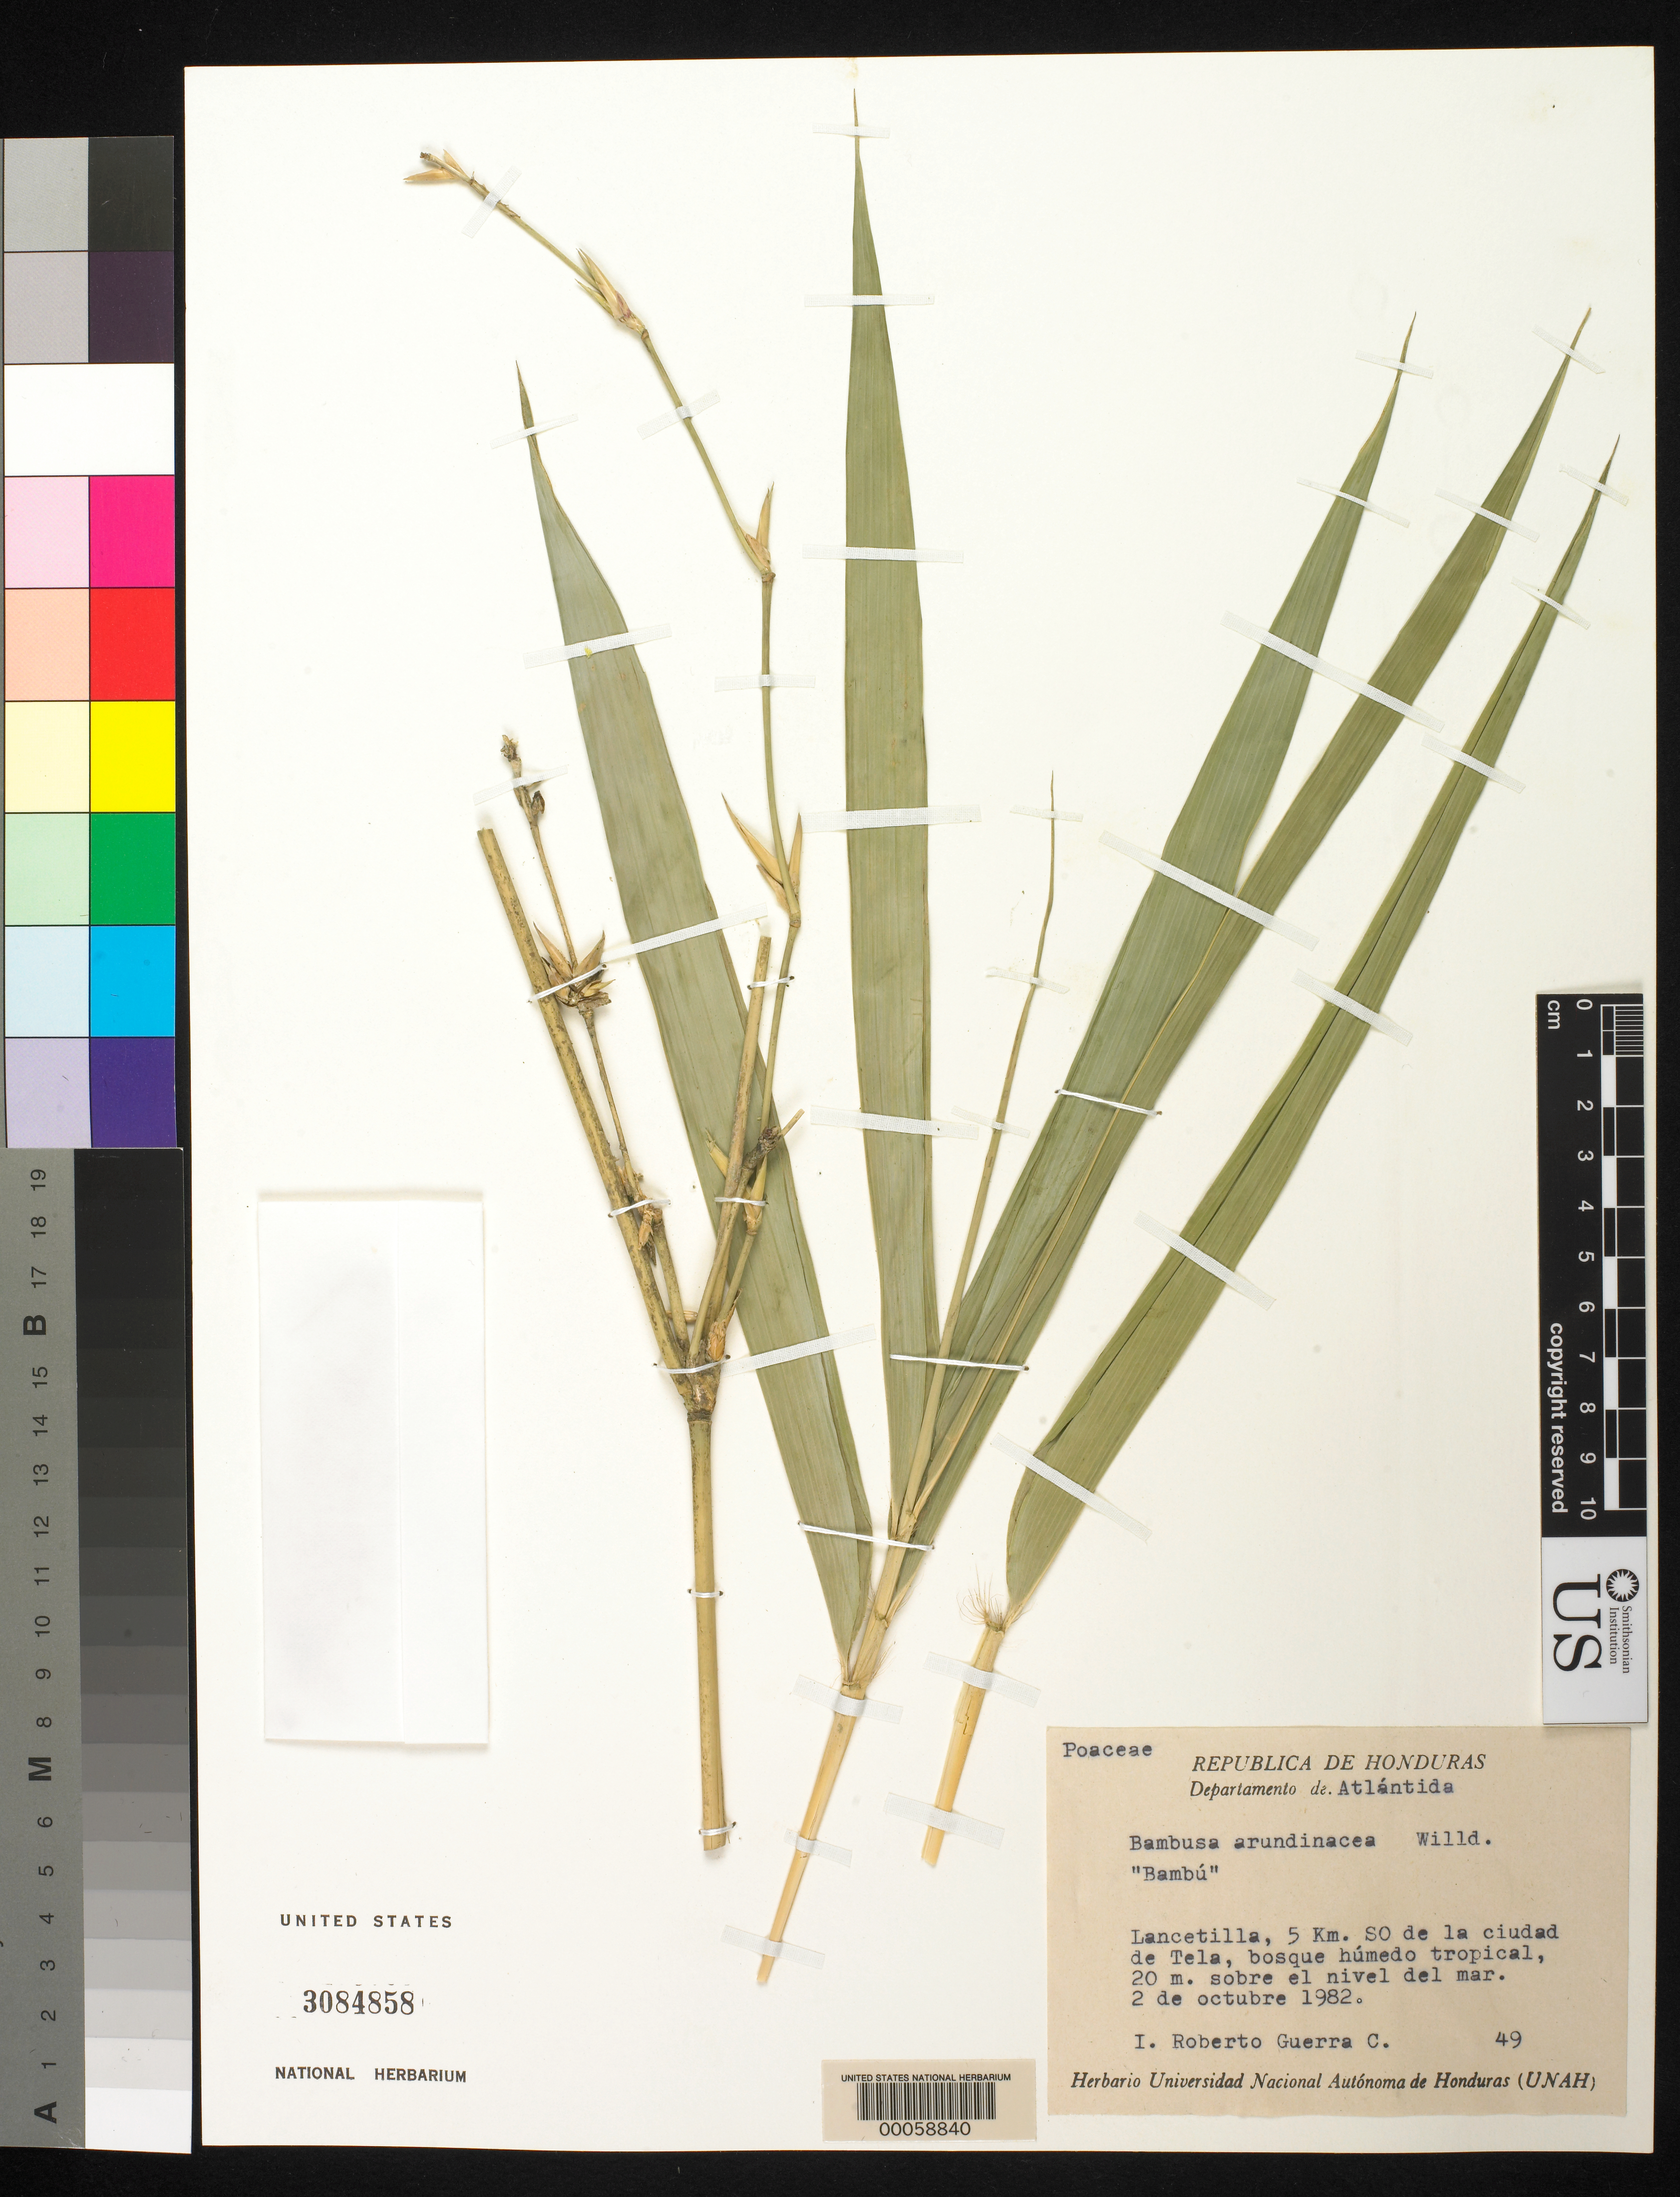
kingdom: Plantae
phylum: Tracheophyta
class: Liliopsida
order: Poales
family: Poaceae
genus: Bambusa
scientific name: Bambusa bambos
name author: (L.) Voss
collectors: I. R. Guerra C.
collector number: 49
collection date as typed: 02 Oct 1982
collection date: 1982-10-02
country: Honduras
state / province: Atlántida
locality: Lancetilla, 5 km S de la ciudad de Tela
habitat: Bosque humedo tropical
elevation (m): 20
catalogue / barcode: US 3084858